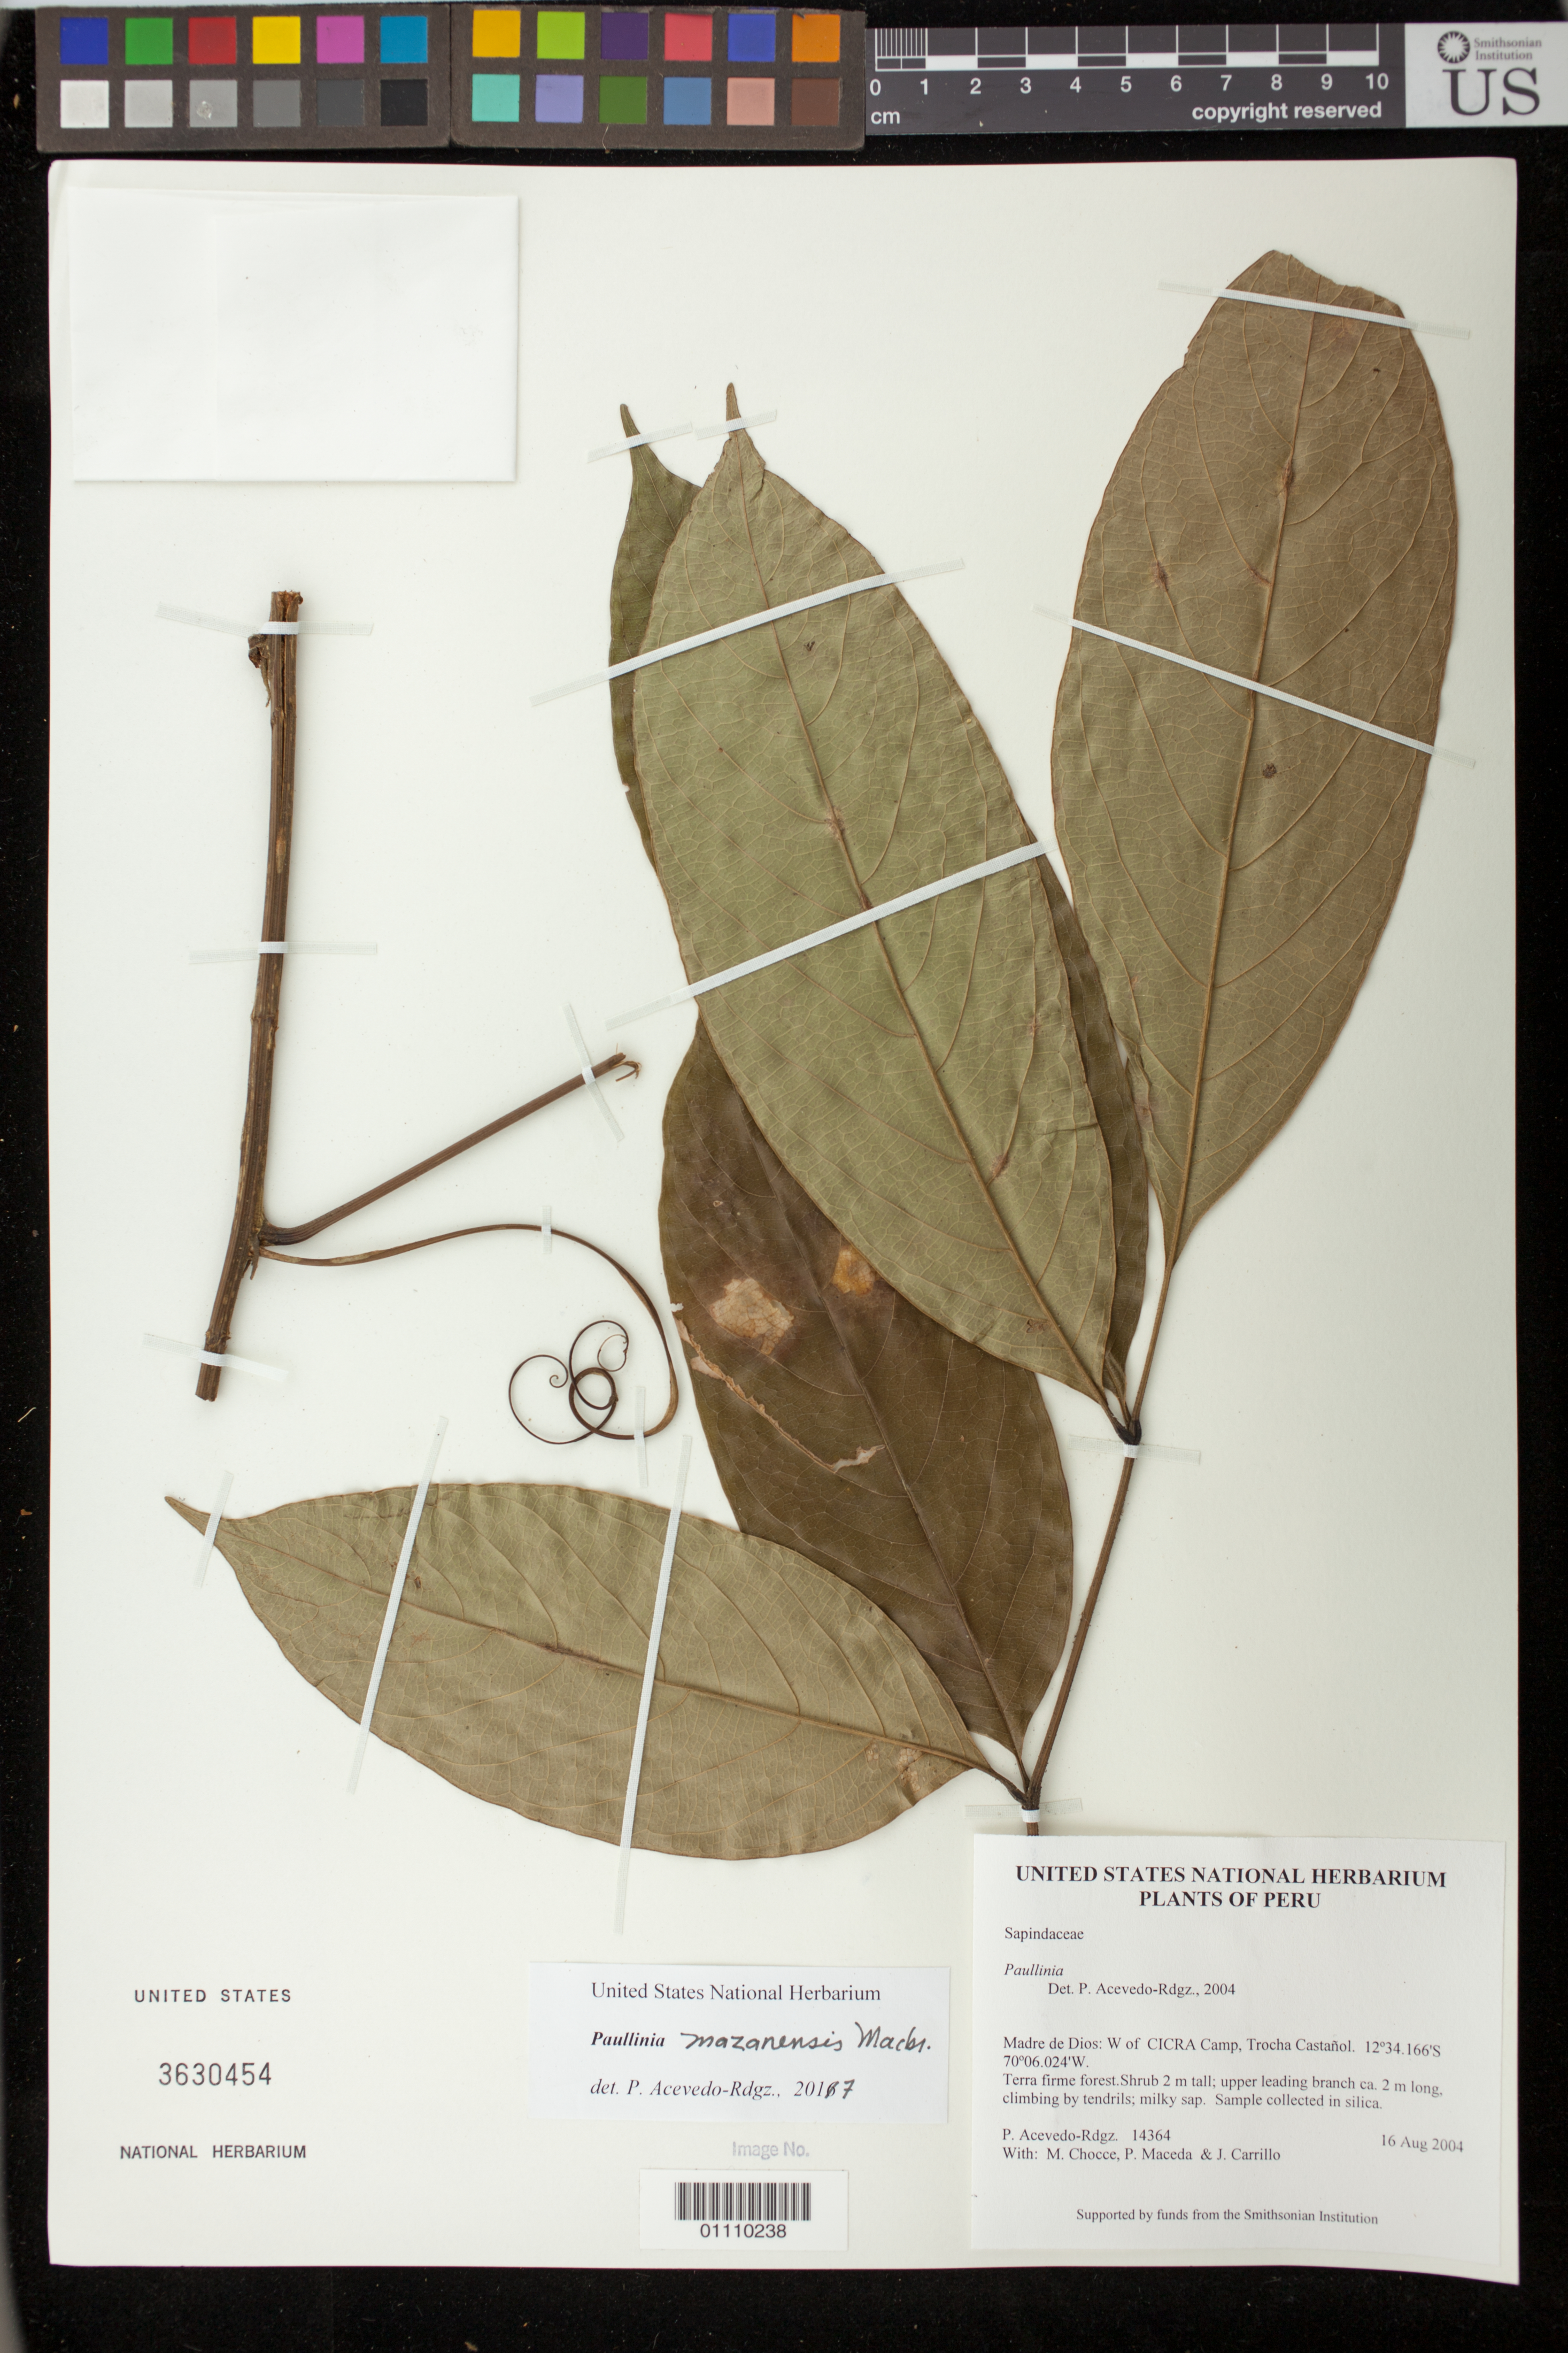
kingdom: Plantae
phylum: Tracheophyta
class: Magnoliopsida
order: Sapindales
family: Sapindaceae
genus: Paullinia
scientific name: Paullinia mazanensis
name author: J.F. Macbr.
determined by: Acevedo-Rodríguez, P., (BOT), Smithsonian Institution - National Museum of Natural History (UNITED STATES)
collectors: P. Acevedo-Rodr., M. Chocce, P. Maceda & J. Carrillo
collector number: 14364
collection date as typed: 16 Aug 2004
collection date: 2004-08-16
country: Peru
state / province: Madre de Dios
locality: Madre de Dios: W of CICRA Camp, Trocha Castañol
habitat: Terra firme forest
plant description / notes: MO, US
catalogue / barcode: US 3630454